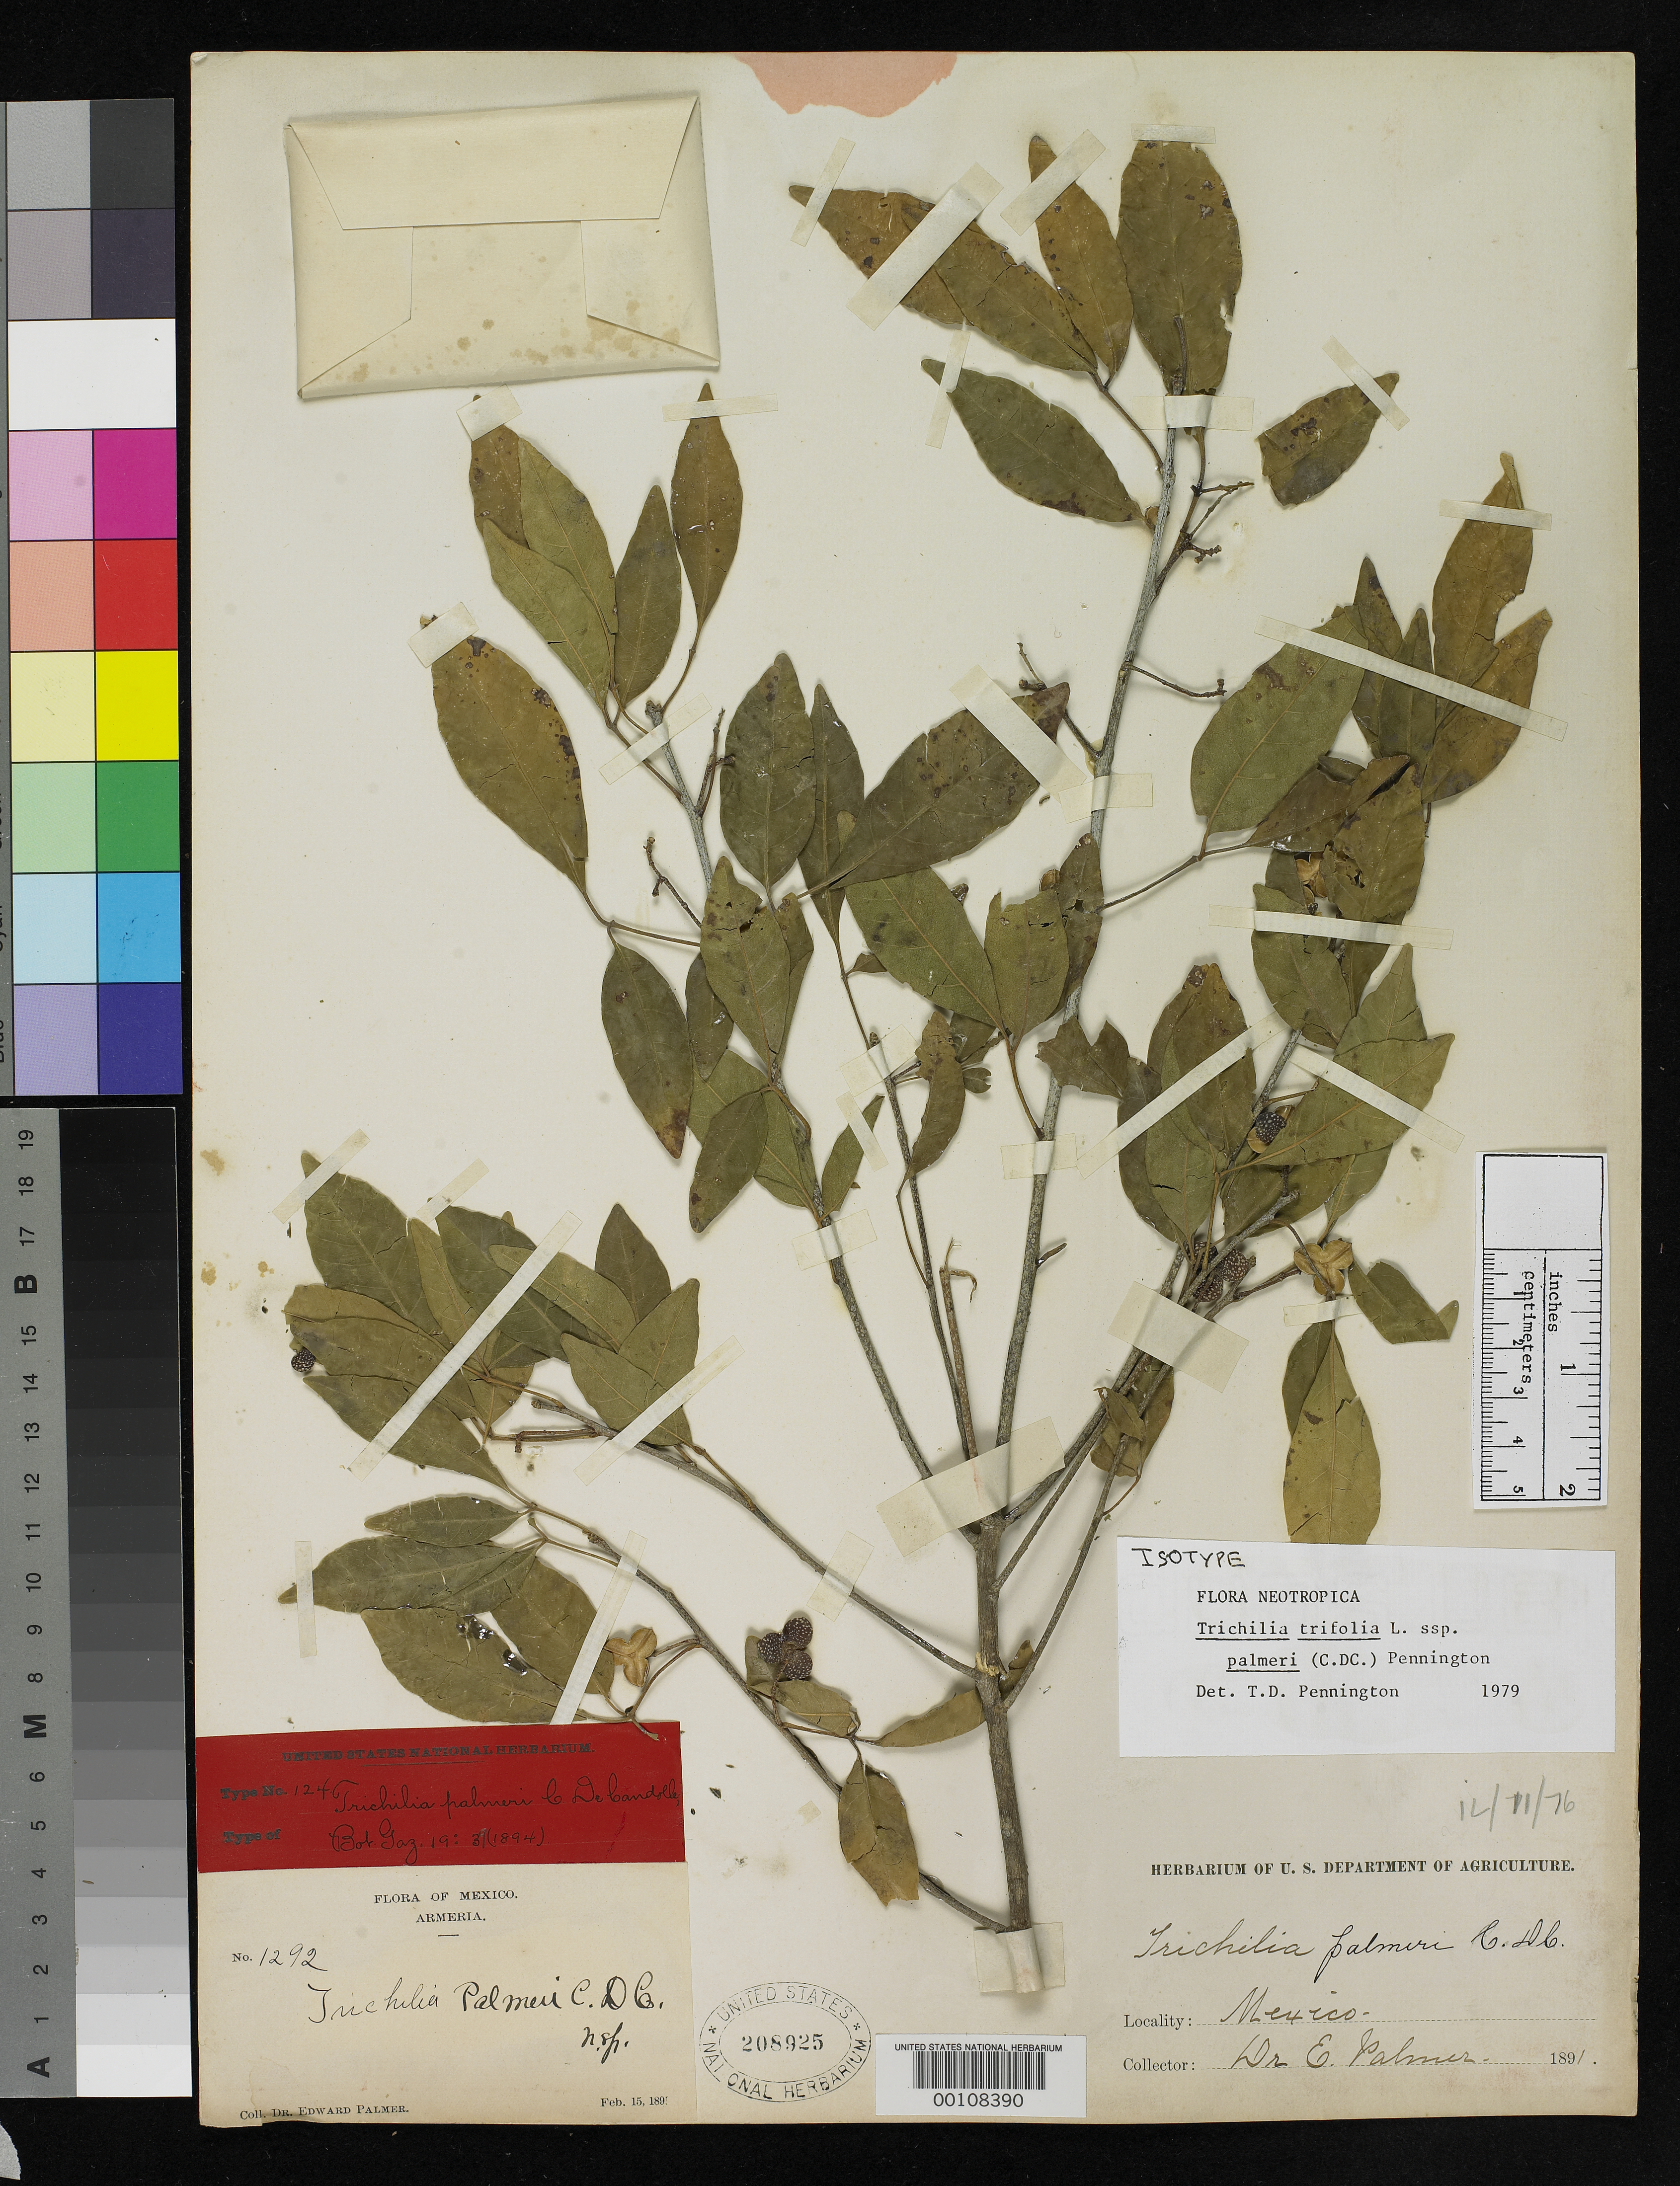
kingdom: Plantae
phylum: Tracheophyta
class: Magnoliopsida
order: Sapindales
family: Meliaceae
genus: Trichilia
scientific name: Trichilia palmeri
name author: C. DC.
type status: Isotype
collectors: E. Palmer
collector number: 1292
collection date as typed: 15 Feb 1891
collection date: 1891-02-15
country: Mexico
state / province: Colima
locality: Armeria.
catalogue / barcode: US 208925